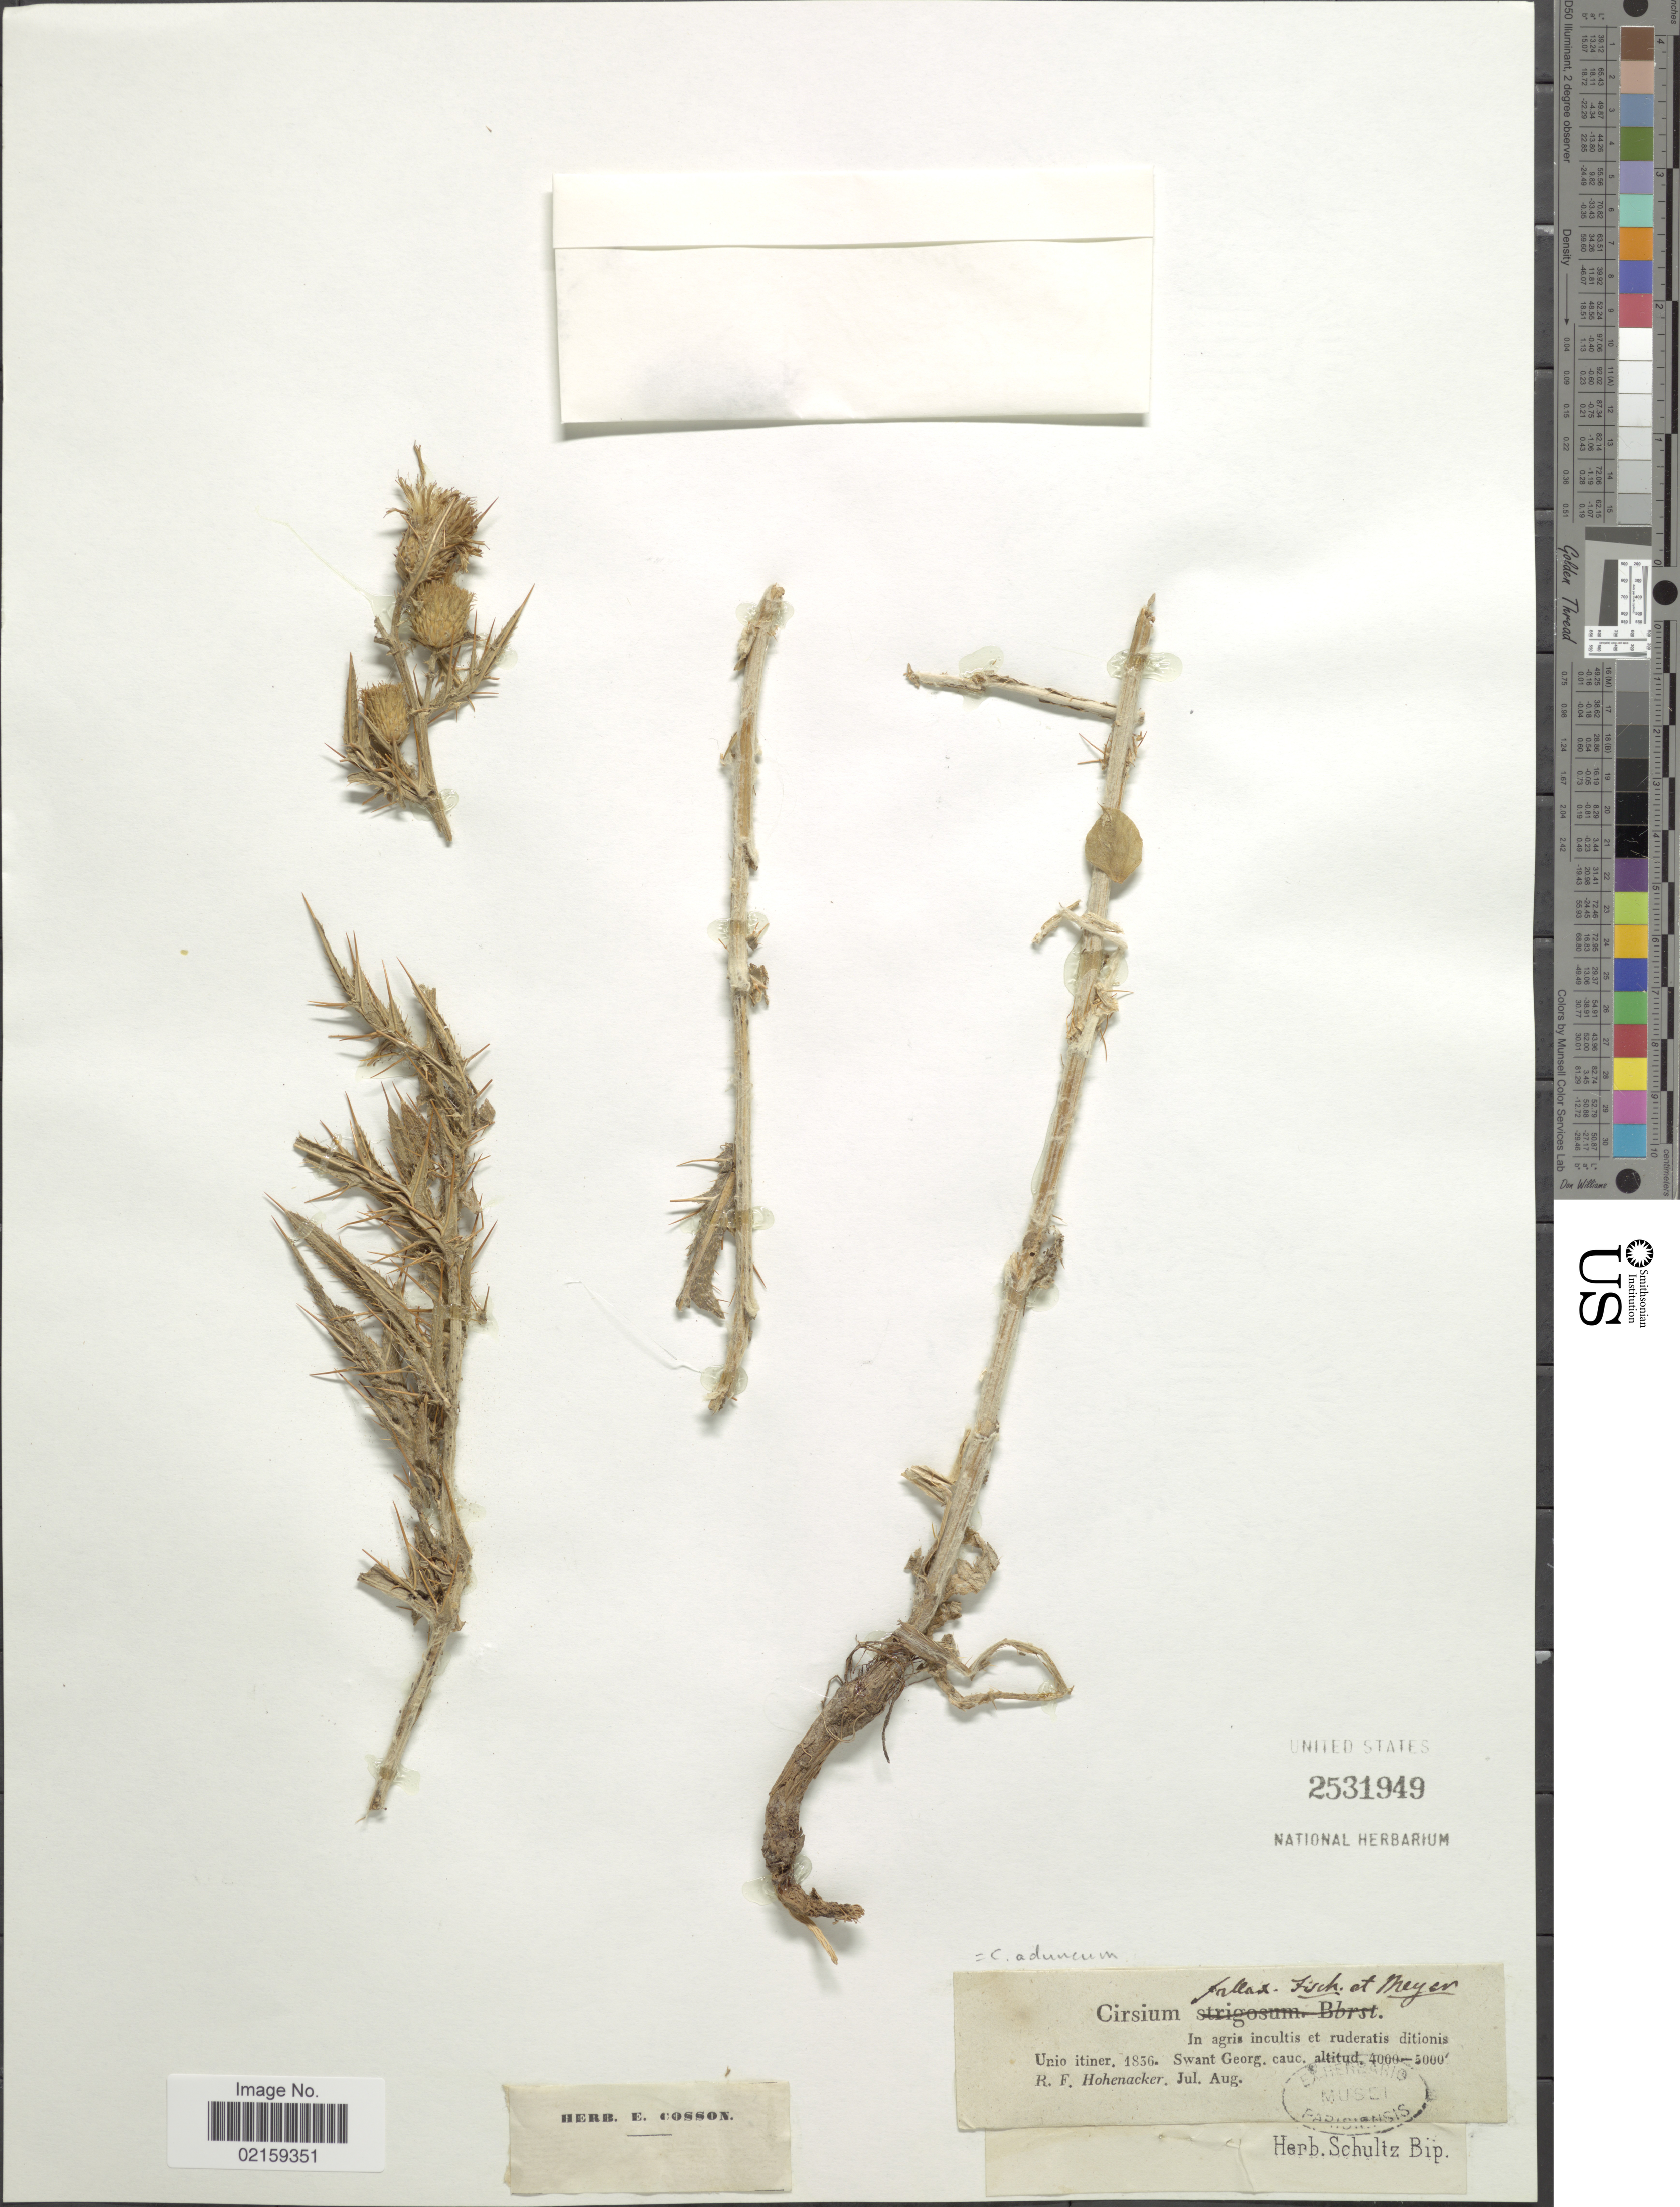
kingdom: Plantae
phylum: Tracheophyta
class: Magnoliopsida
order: Asterales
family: Asteraceae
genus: Cirsium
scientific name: Cirsium aduncum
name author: Fisch. & C.A. Mey. ex DC.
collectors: R. F. Hohenacker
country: Georgia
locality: In agris incultis et ruderatis ditionis. Unio Itiner Swant Georg. cauc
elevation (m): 1219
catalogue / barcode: US 2531949